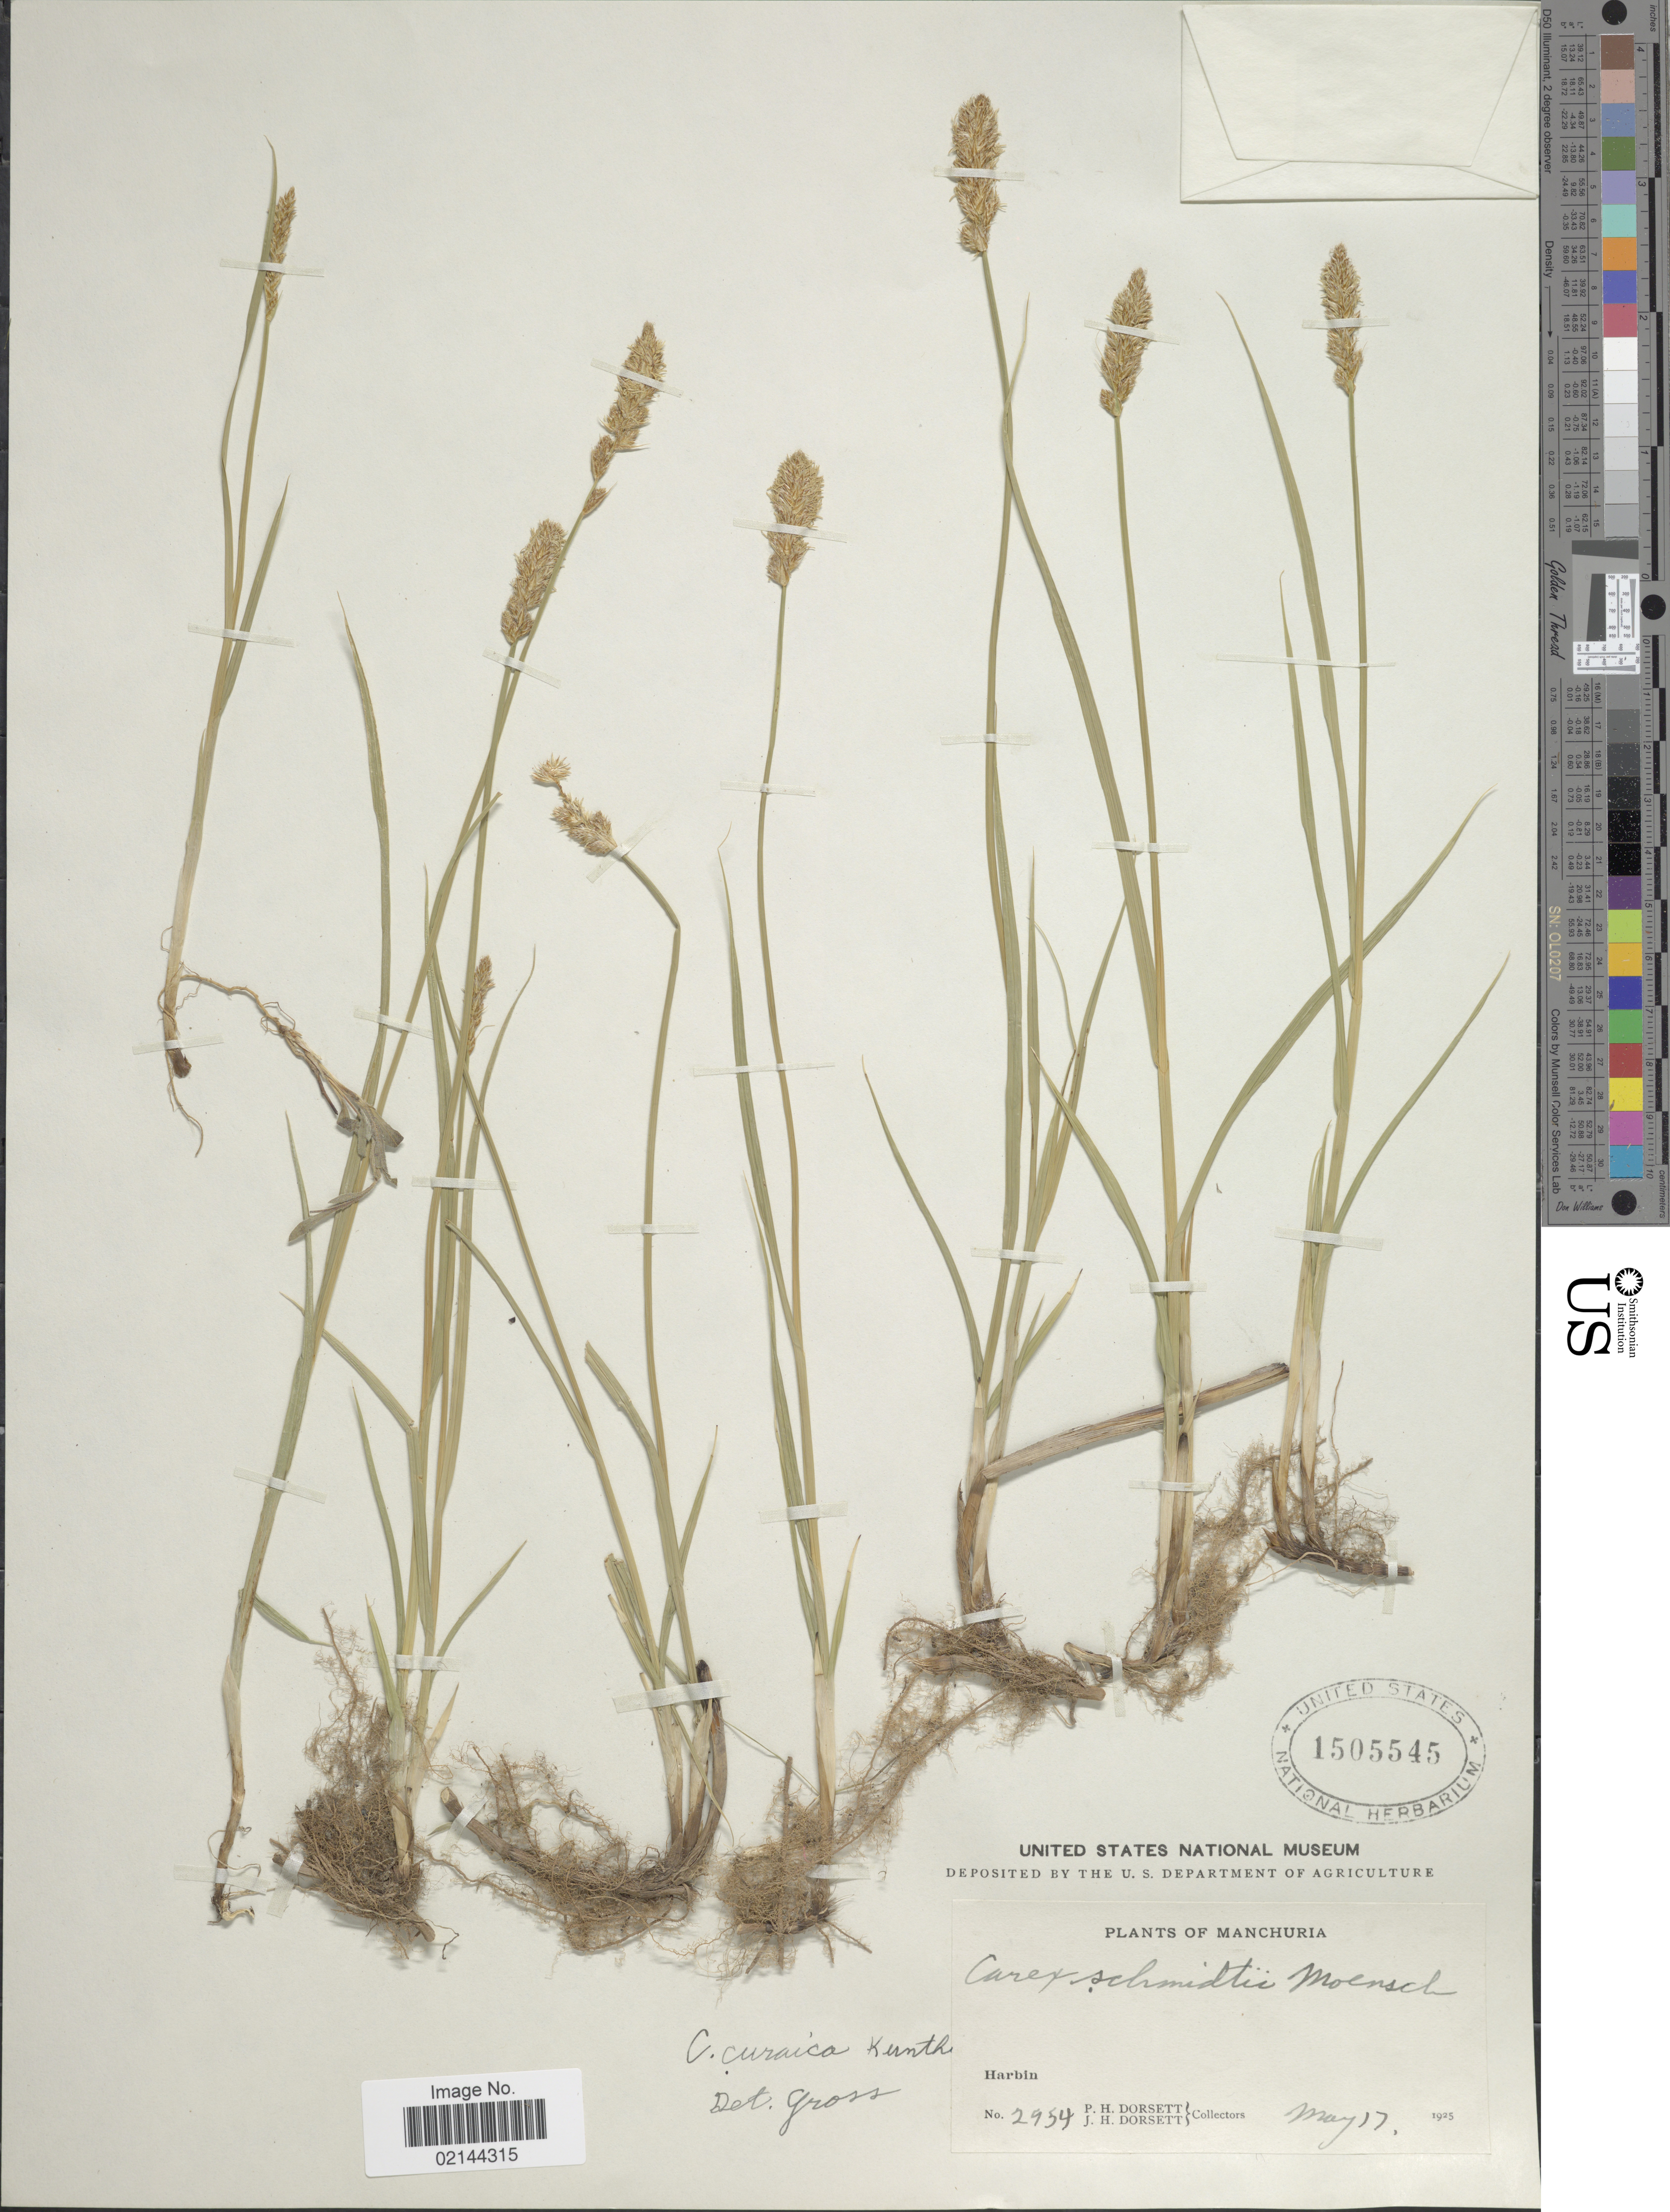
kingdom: Plantae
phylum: Tracheophyta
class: Liliopsida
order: Poales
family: Cyperaceae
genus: Carex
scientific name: Carex curaica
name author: Kunth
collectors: P. H. Dorsett & J. Dorsett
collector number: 2954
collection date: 1925-05-17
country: China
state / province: Heilongjiang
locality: Manchuria, Harbin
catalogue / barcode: US 1505545